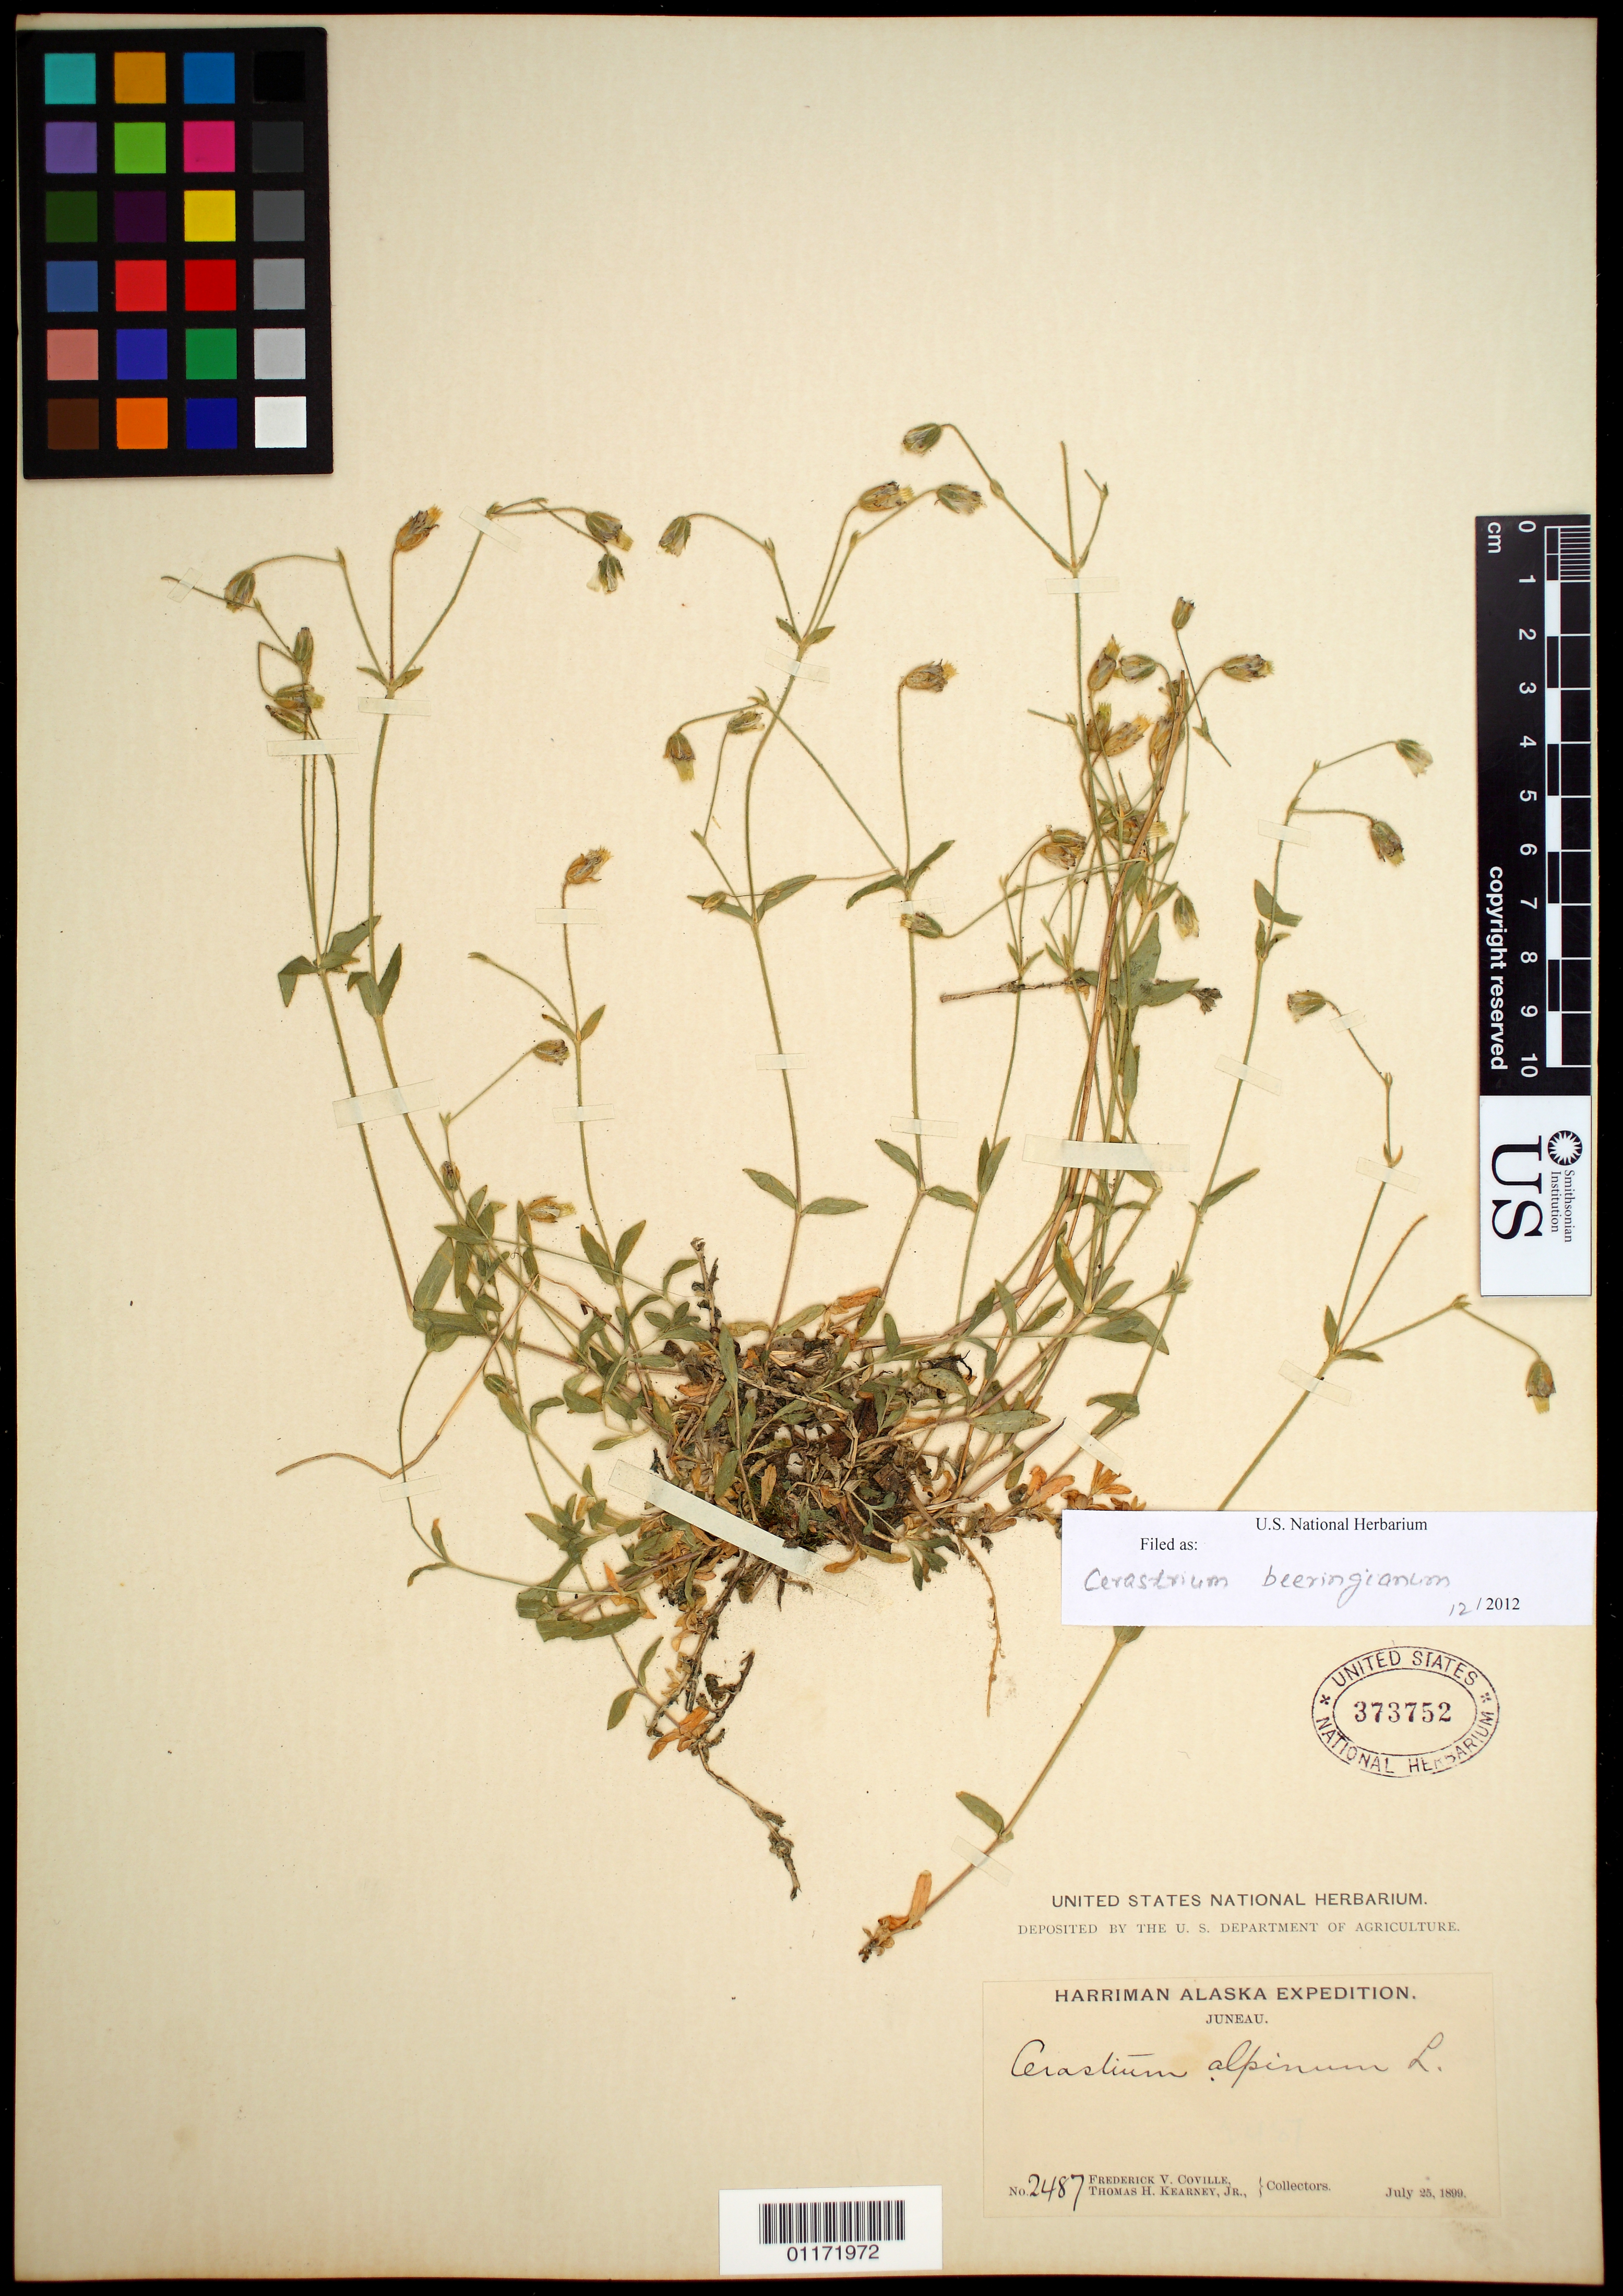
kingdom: Plantae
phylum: Tracheophyta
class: Magnoliopsida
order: Caryophyllales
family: Caryophyllaceae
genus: Cerastium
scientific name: Cerastium beeringianum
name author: Cham. & Schltdl.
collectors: F. V. Coville & T. H. Kearney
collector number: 2487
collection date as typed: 25 Jul 1899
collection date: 1899-07-25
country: United States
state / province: Alaska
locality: Juneau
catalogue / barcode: US 373752